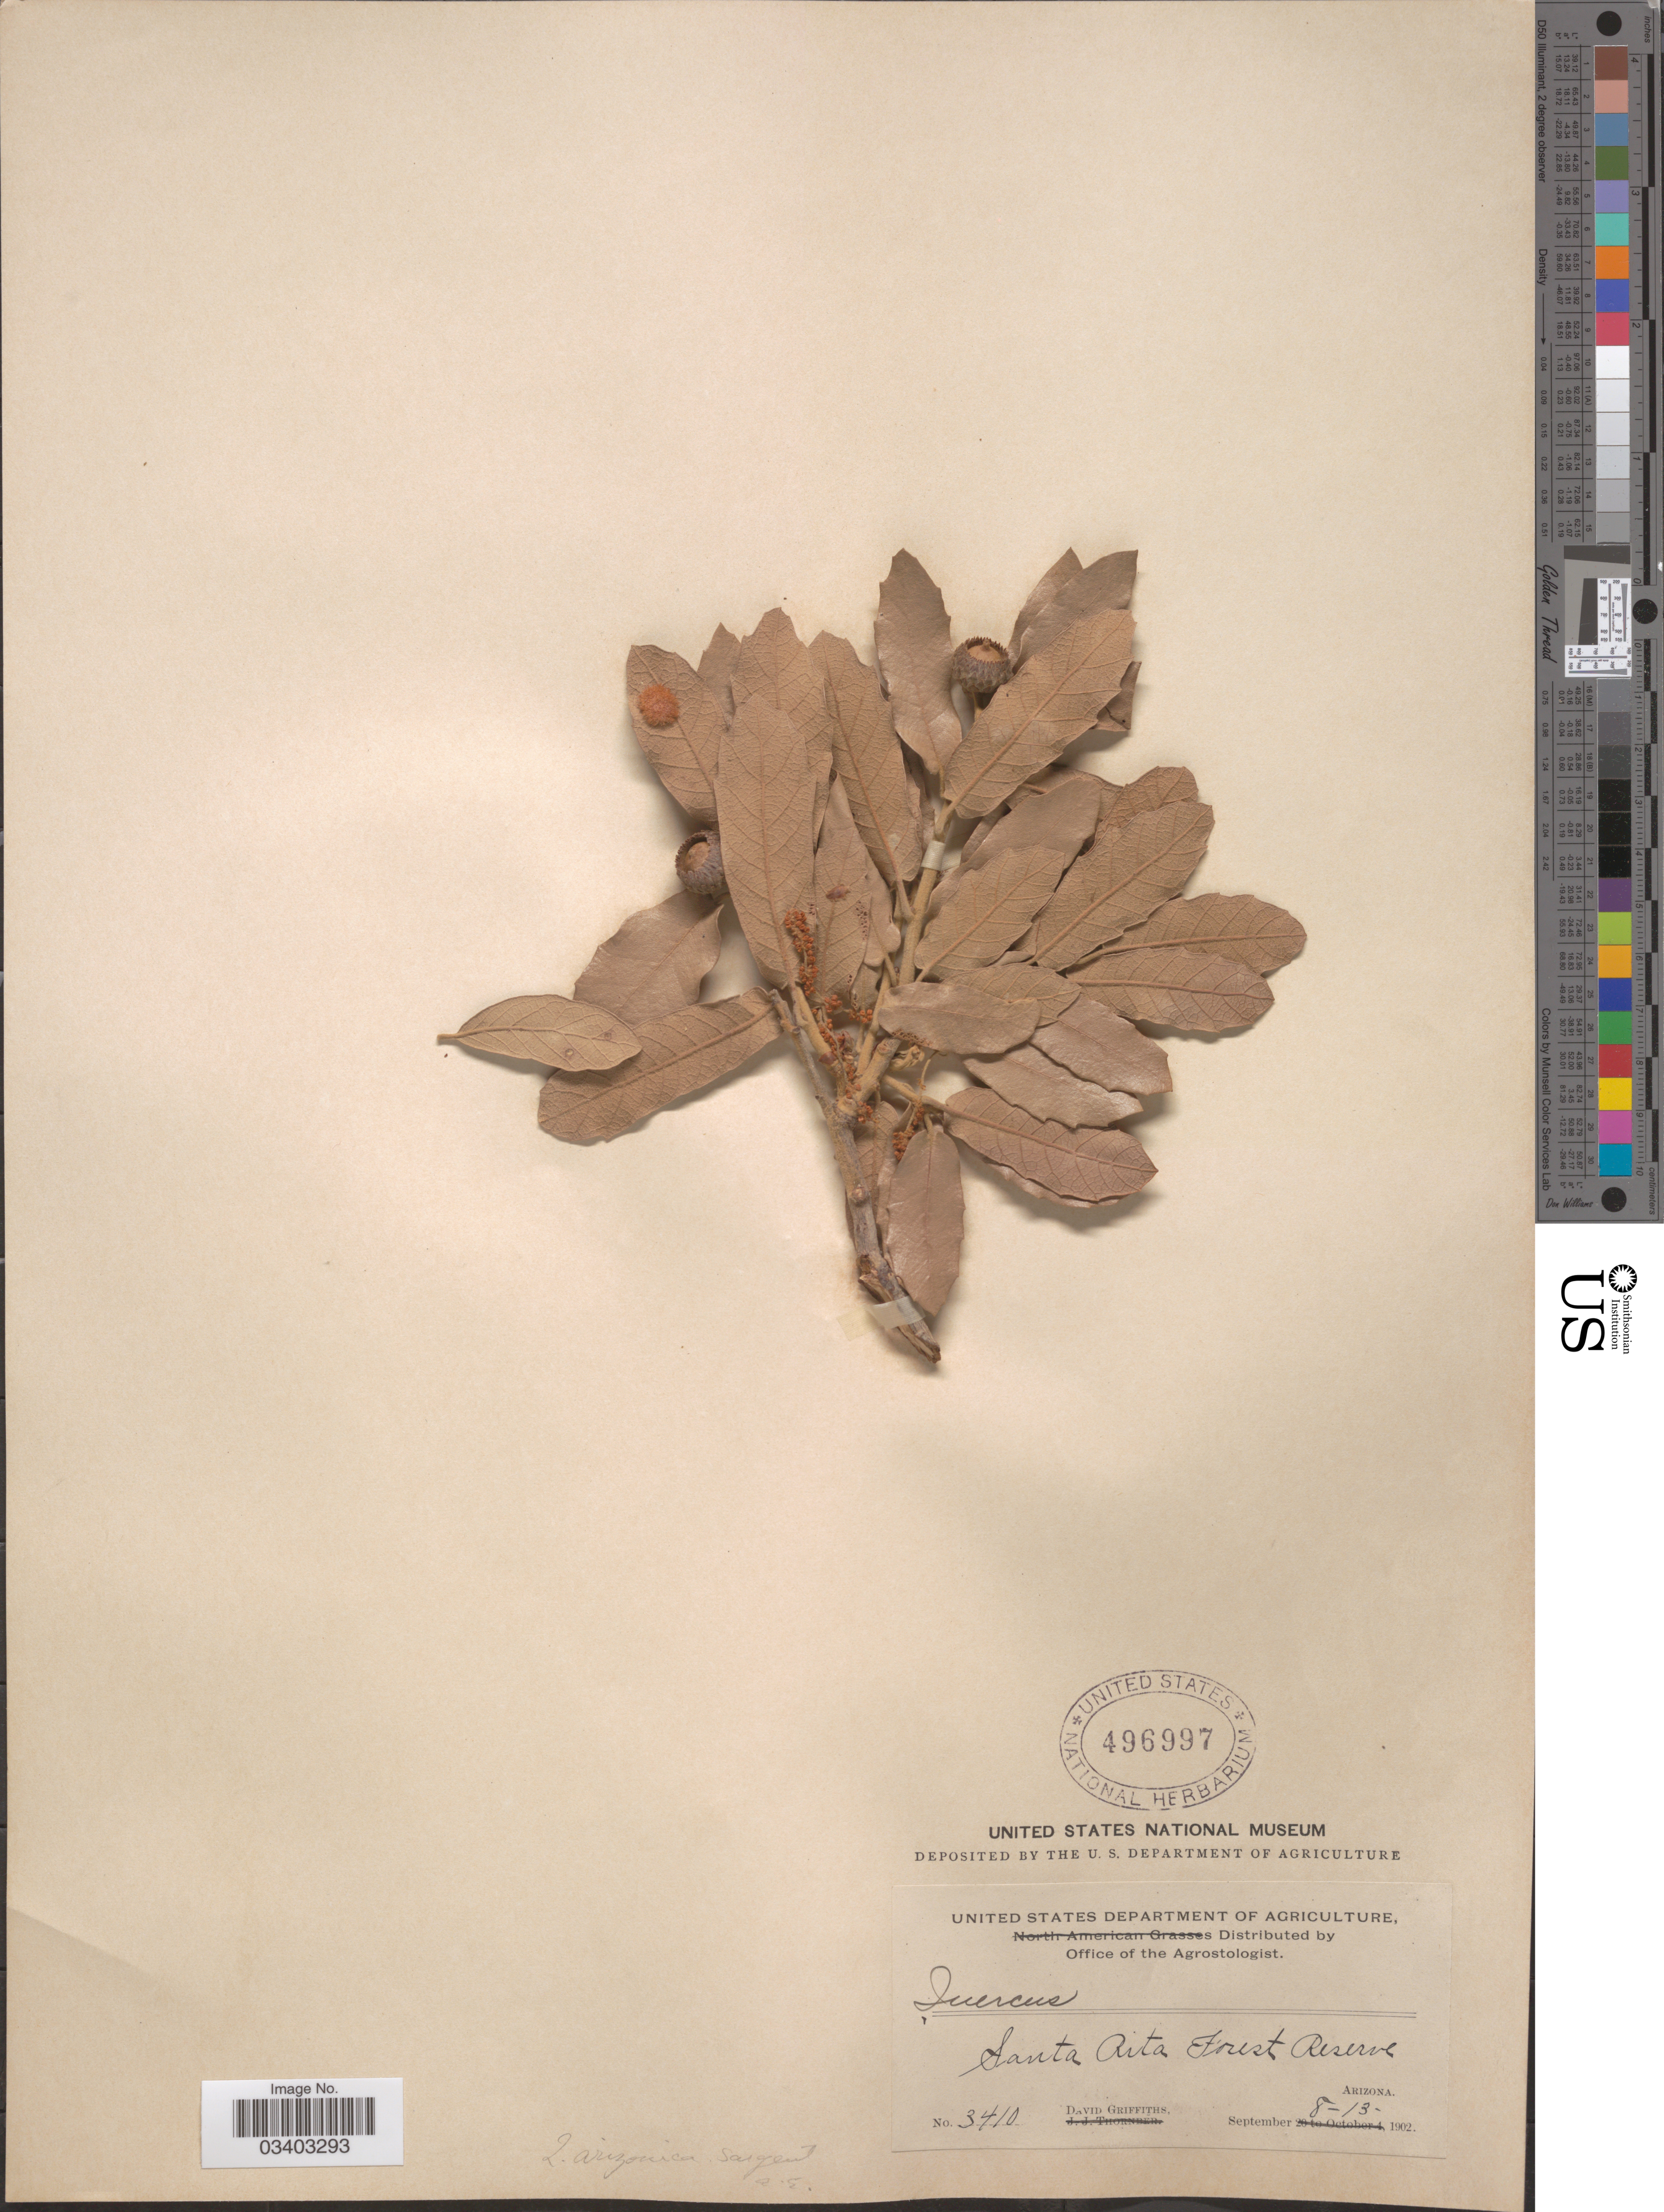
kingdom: Plantae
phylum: Tracheophyta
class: Magnoliopsida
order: Fagales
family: Fagaceae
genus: Quercus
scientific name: Quercus arizonica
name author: Sarg.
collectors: D. Griffiths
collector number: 3410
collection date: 1902-09-08/1902-09-13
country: United States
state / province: Arizona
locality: Santa Rita Forest Reserve.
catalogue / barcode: US 496997